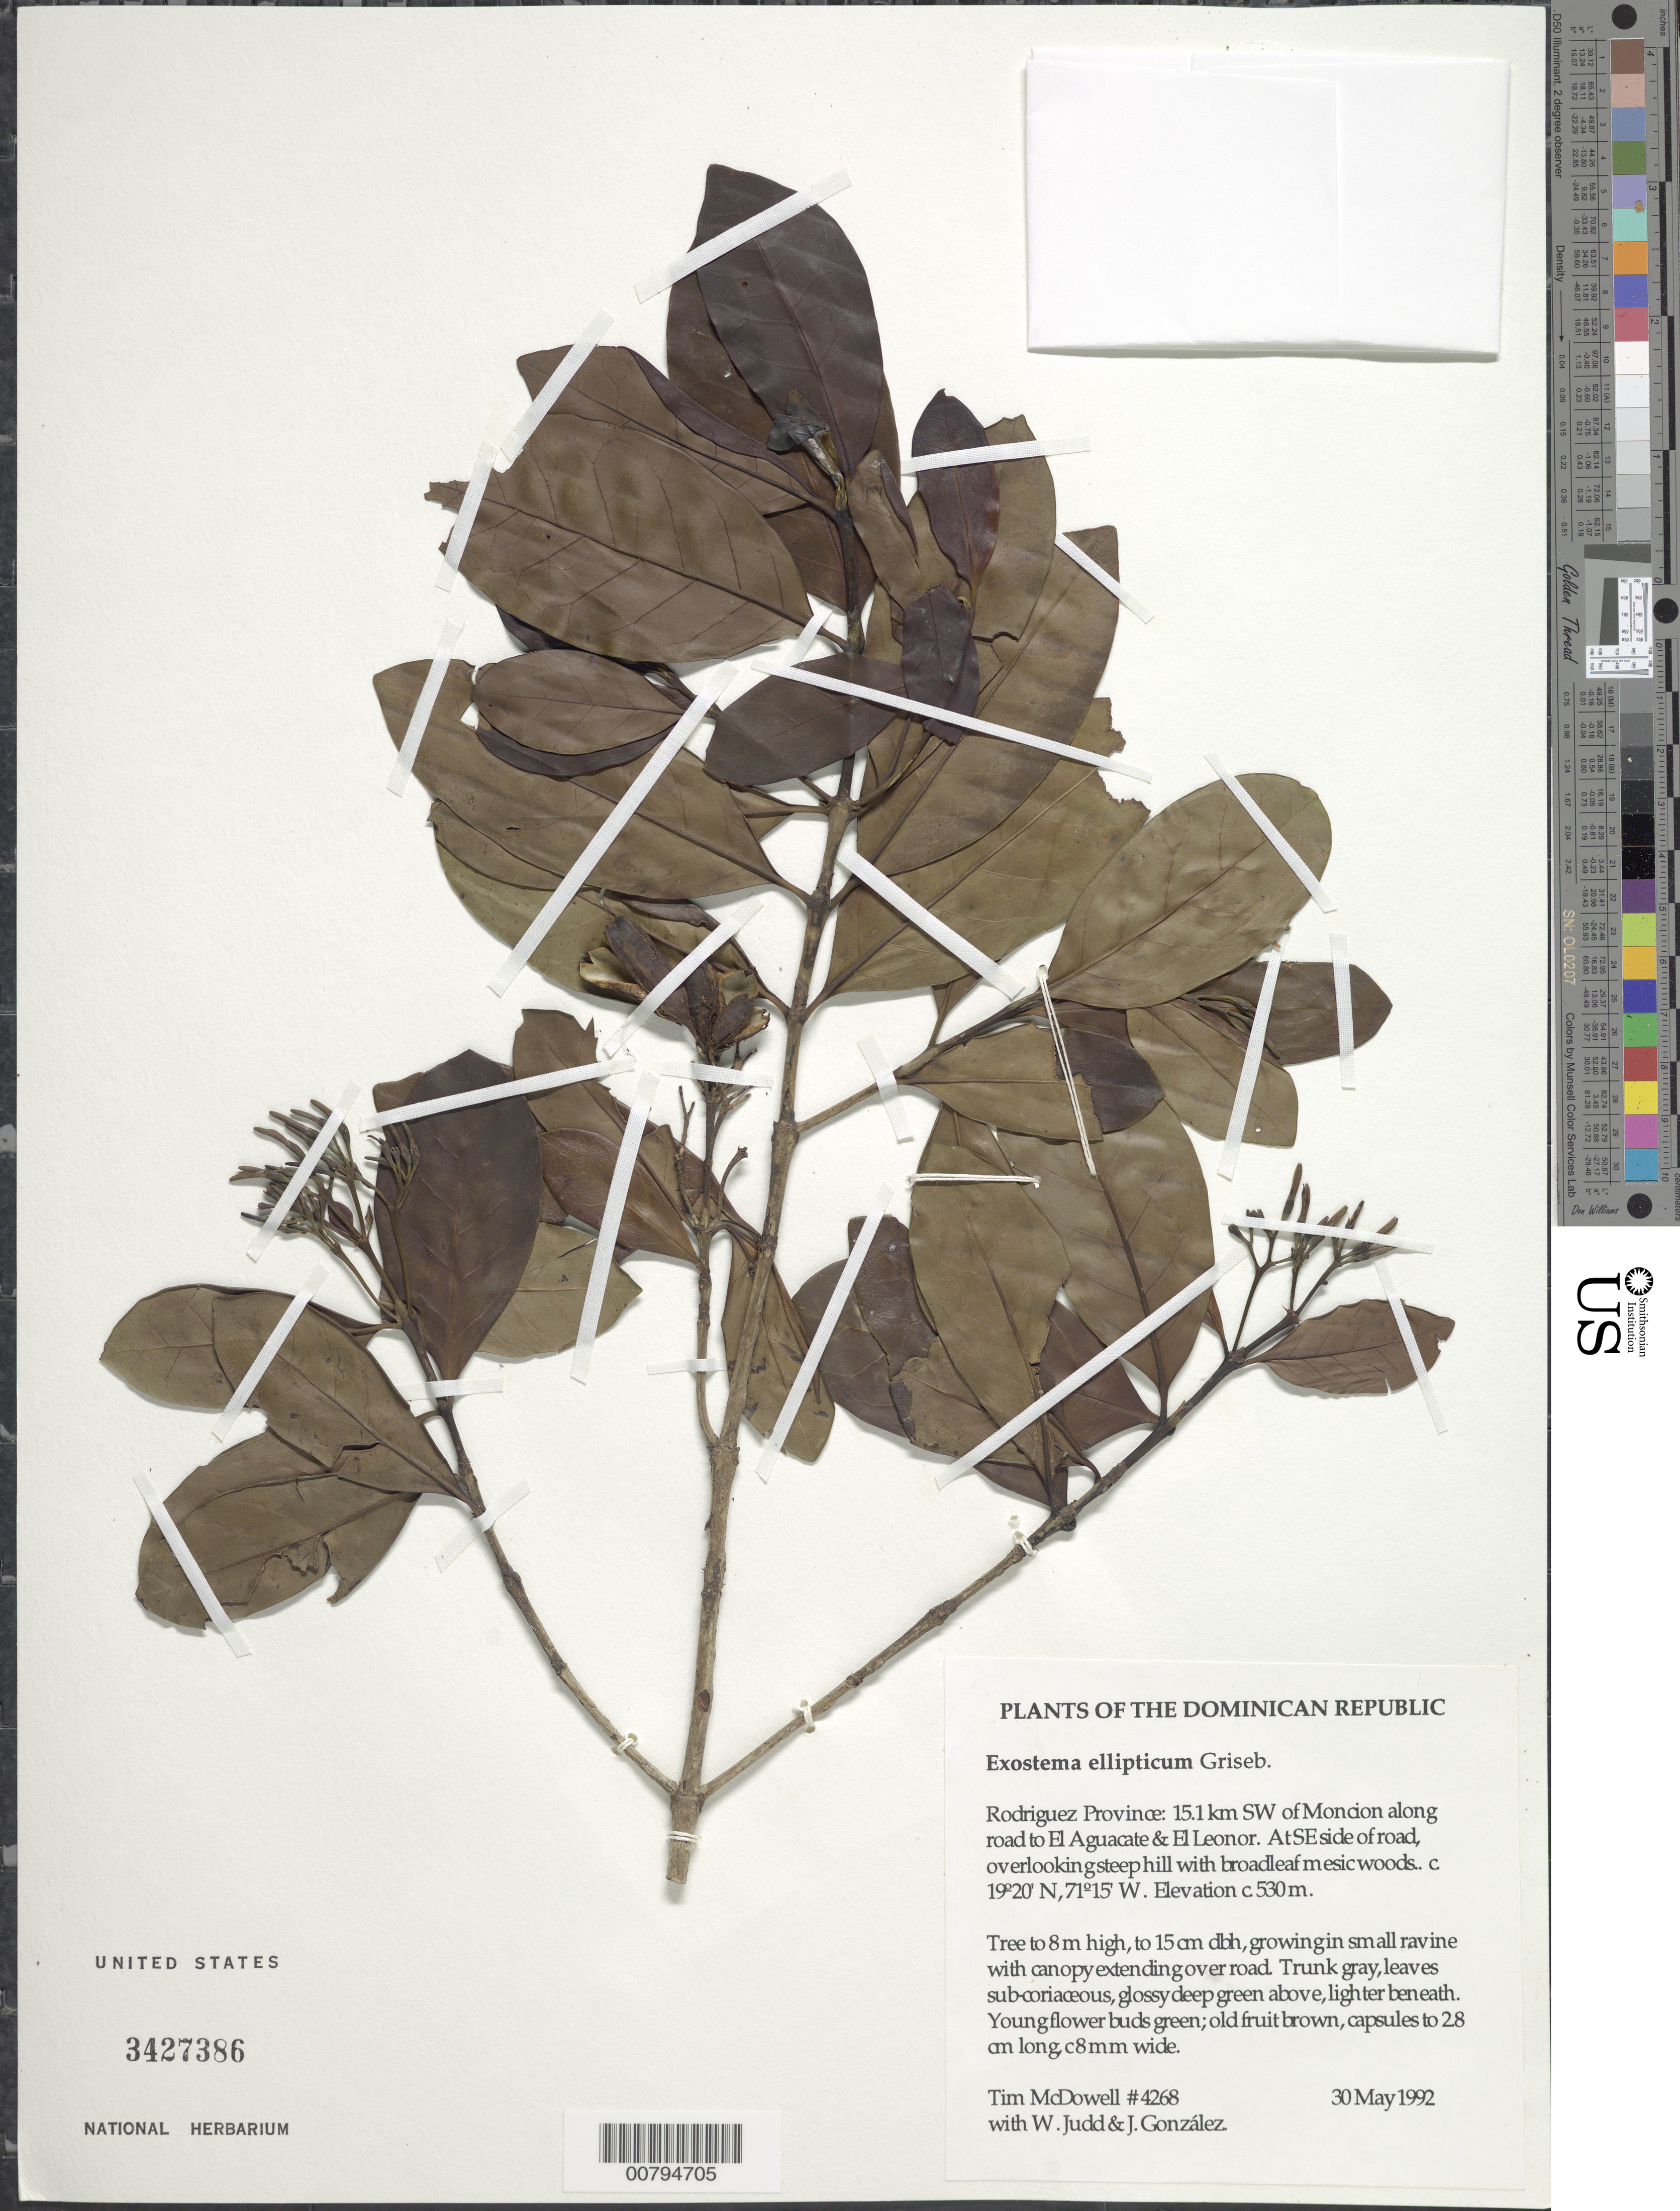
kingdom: Plantae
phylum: Tracheophyta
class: Magnoliopsida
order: Gentianales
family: Rubiaceae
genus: Exostema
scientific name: Exostema ellipticum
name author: Griseb.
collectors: T. McDowell, W. Judd & J. Gonzalez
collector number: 4268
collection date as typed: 30 May 1992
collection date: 1992-05-30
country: Dominican Republic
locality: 15.1 km SW of Moncion, along road to El Aguacate and El Leonor. On SE side of road, overlooking steep hill with woods.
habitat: Broadleaf mesic woods in small ravine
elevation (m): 530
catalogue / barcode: US 3427386